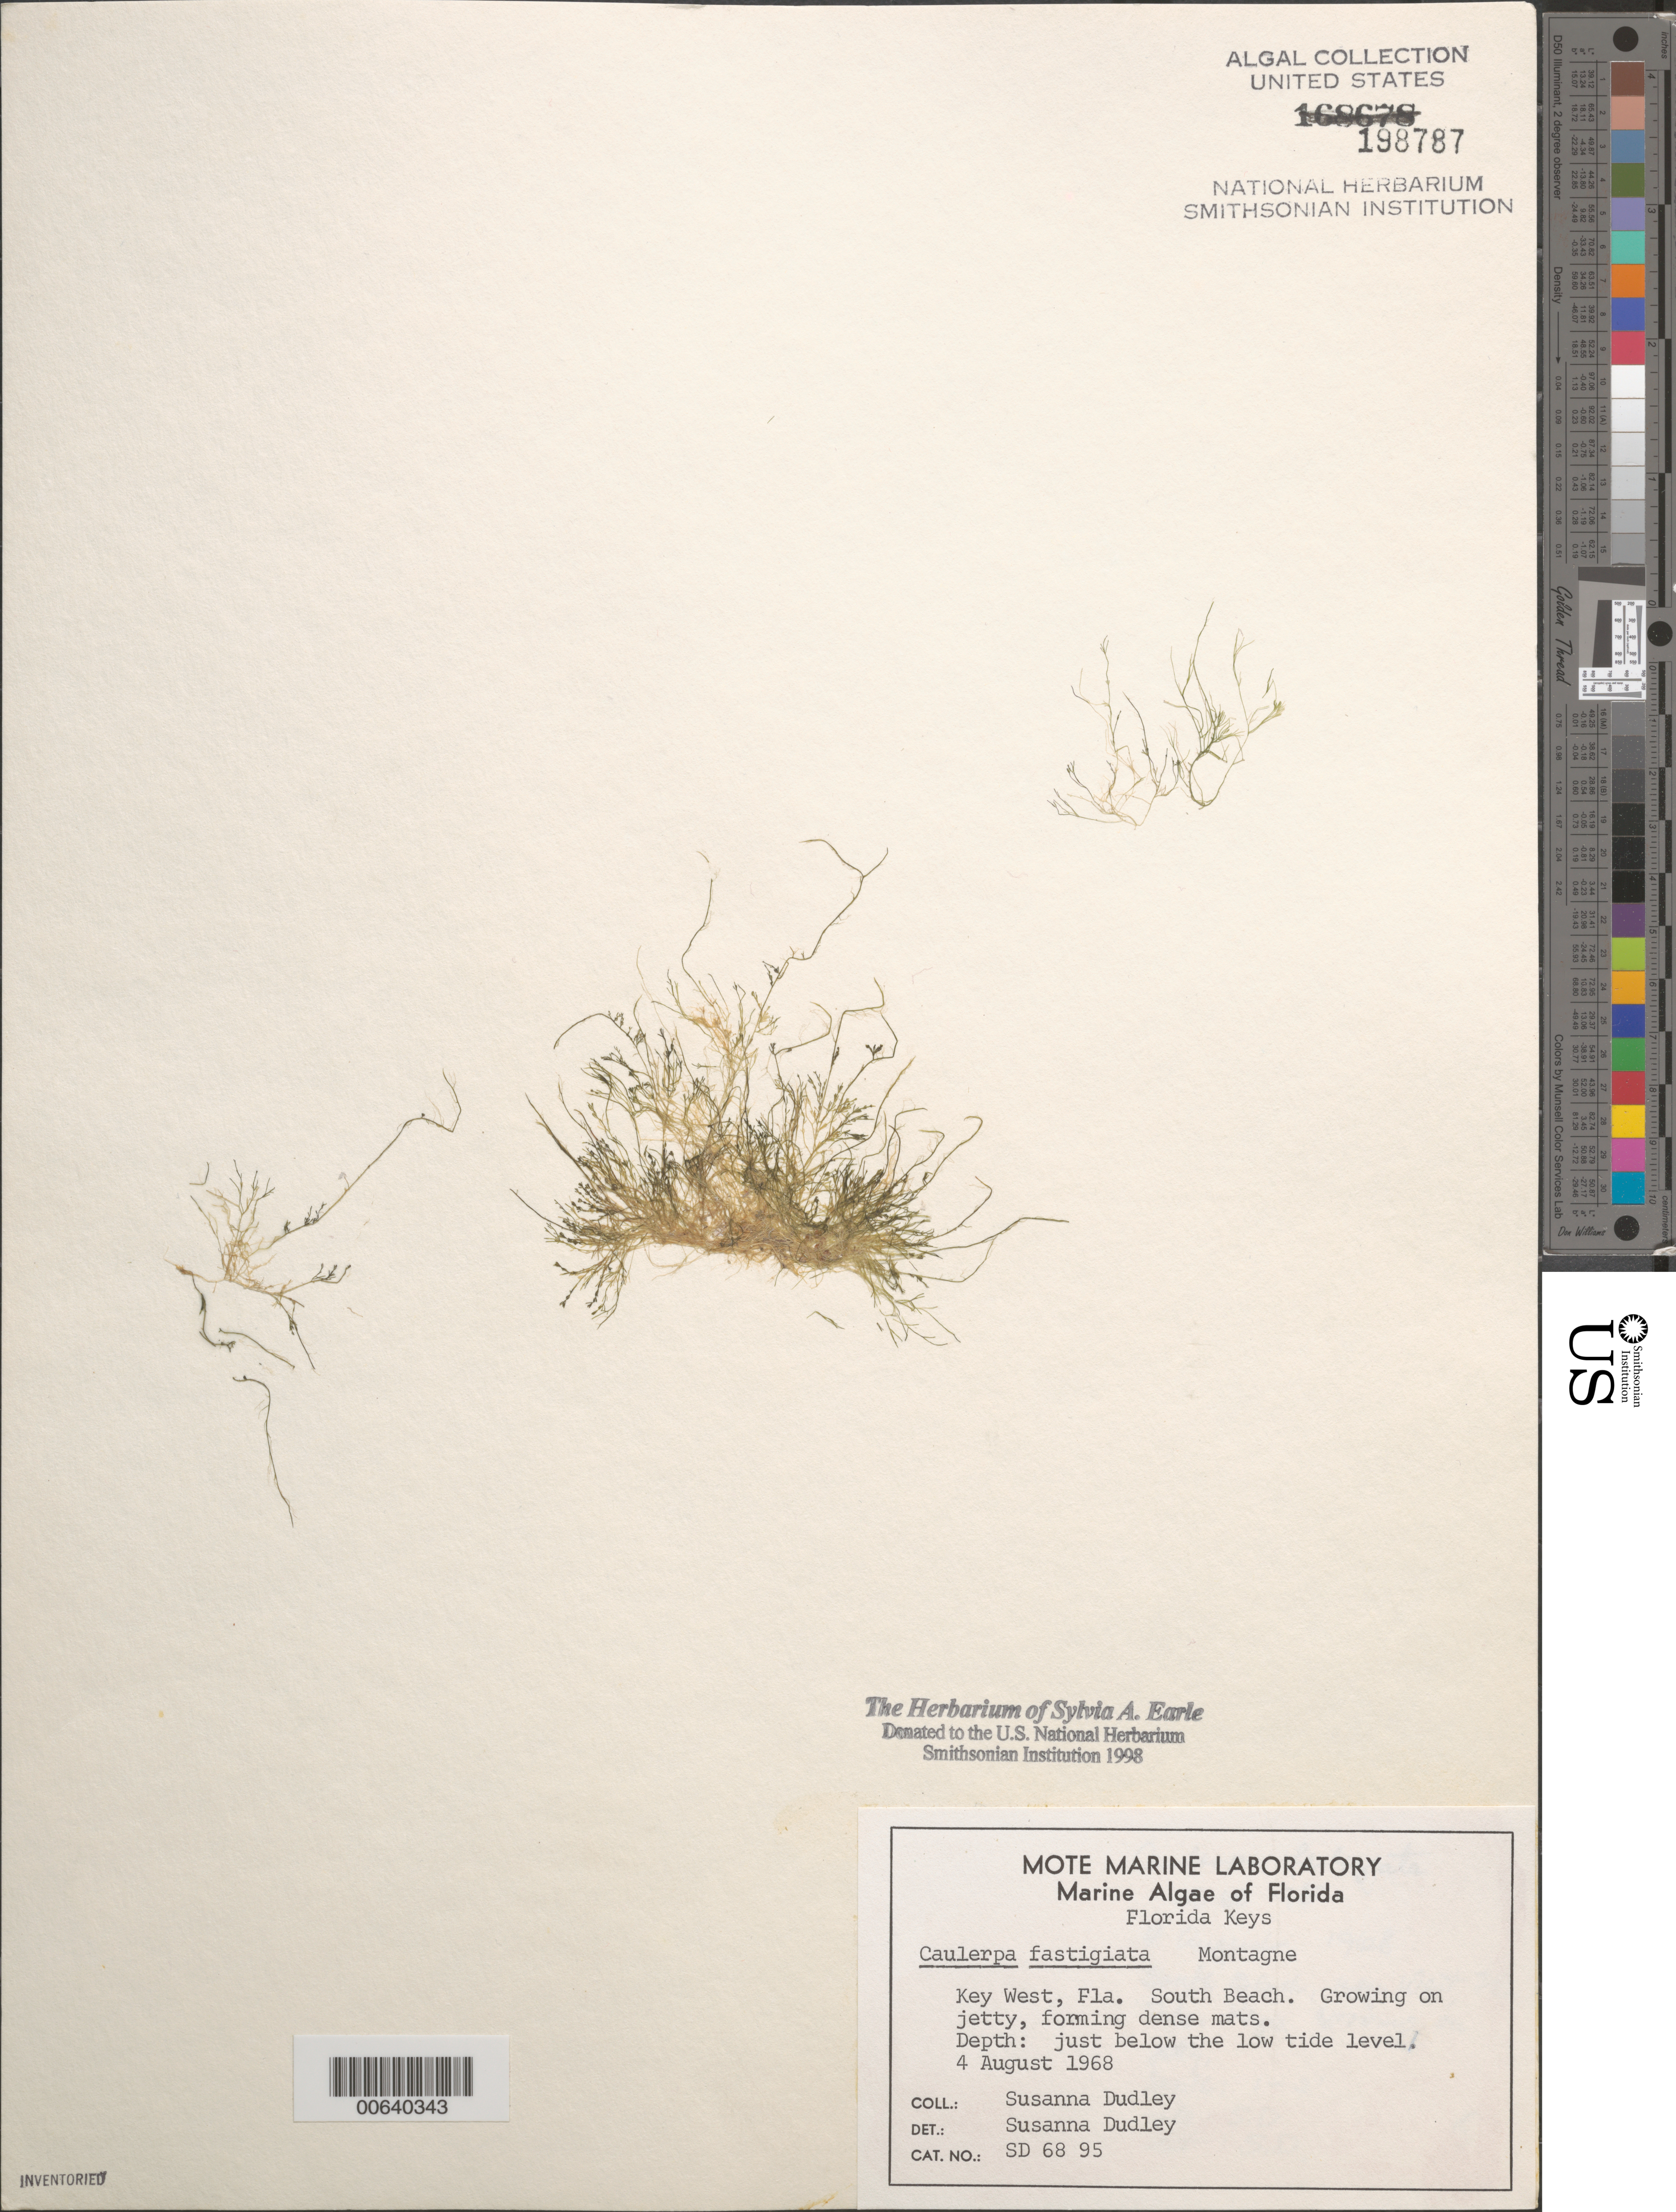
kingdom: Plantae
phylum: Chlorophyta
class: Ulvophyceae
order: Bryopsidales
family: Caulerpaceae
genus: Caulerpa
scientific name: Caulerpa fastigiata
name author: Mont.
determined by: Dudley, S.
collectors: S. Dudley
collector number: SD 68 95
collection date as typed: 04 Aug 1968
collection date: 1968-08-04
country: United States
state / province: Florida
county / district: Monroe County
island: Key West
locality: South Beach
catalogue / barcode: US 198787